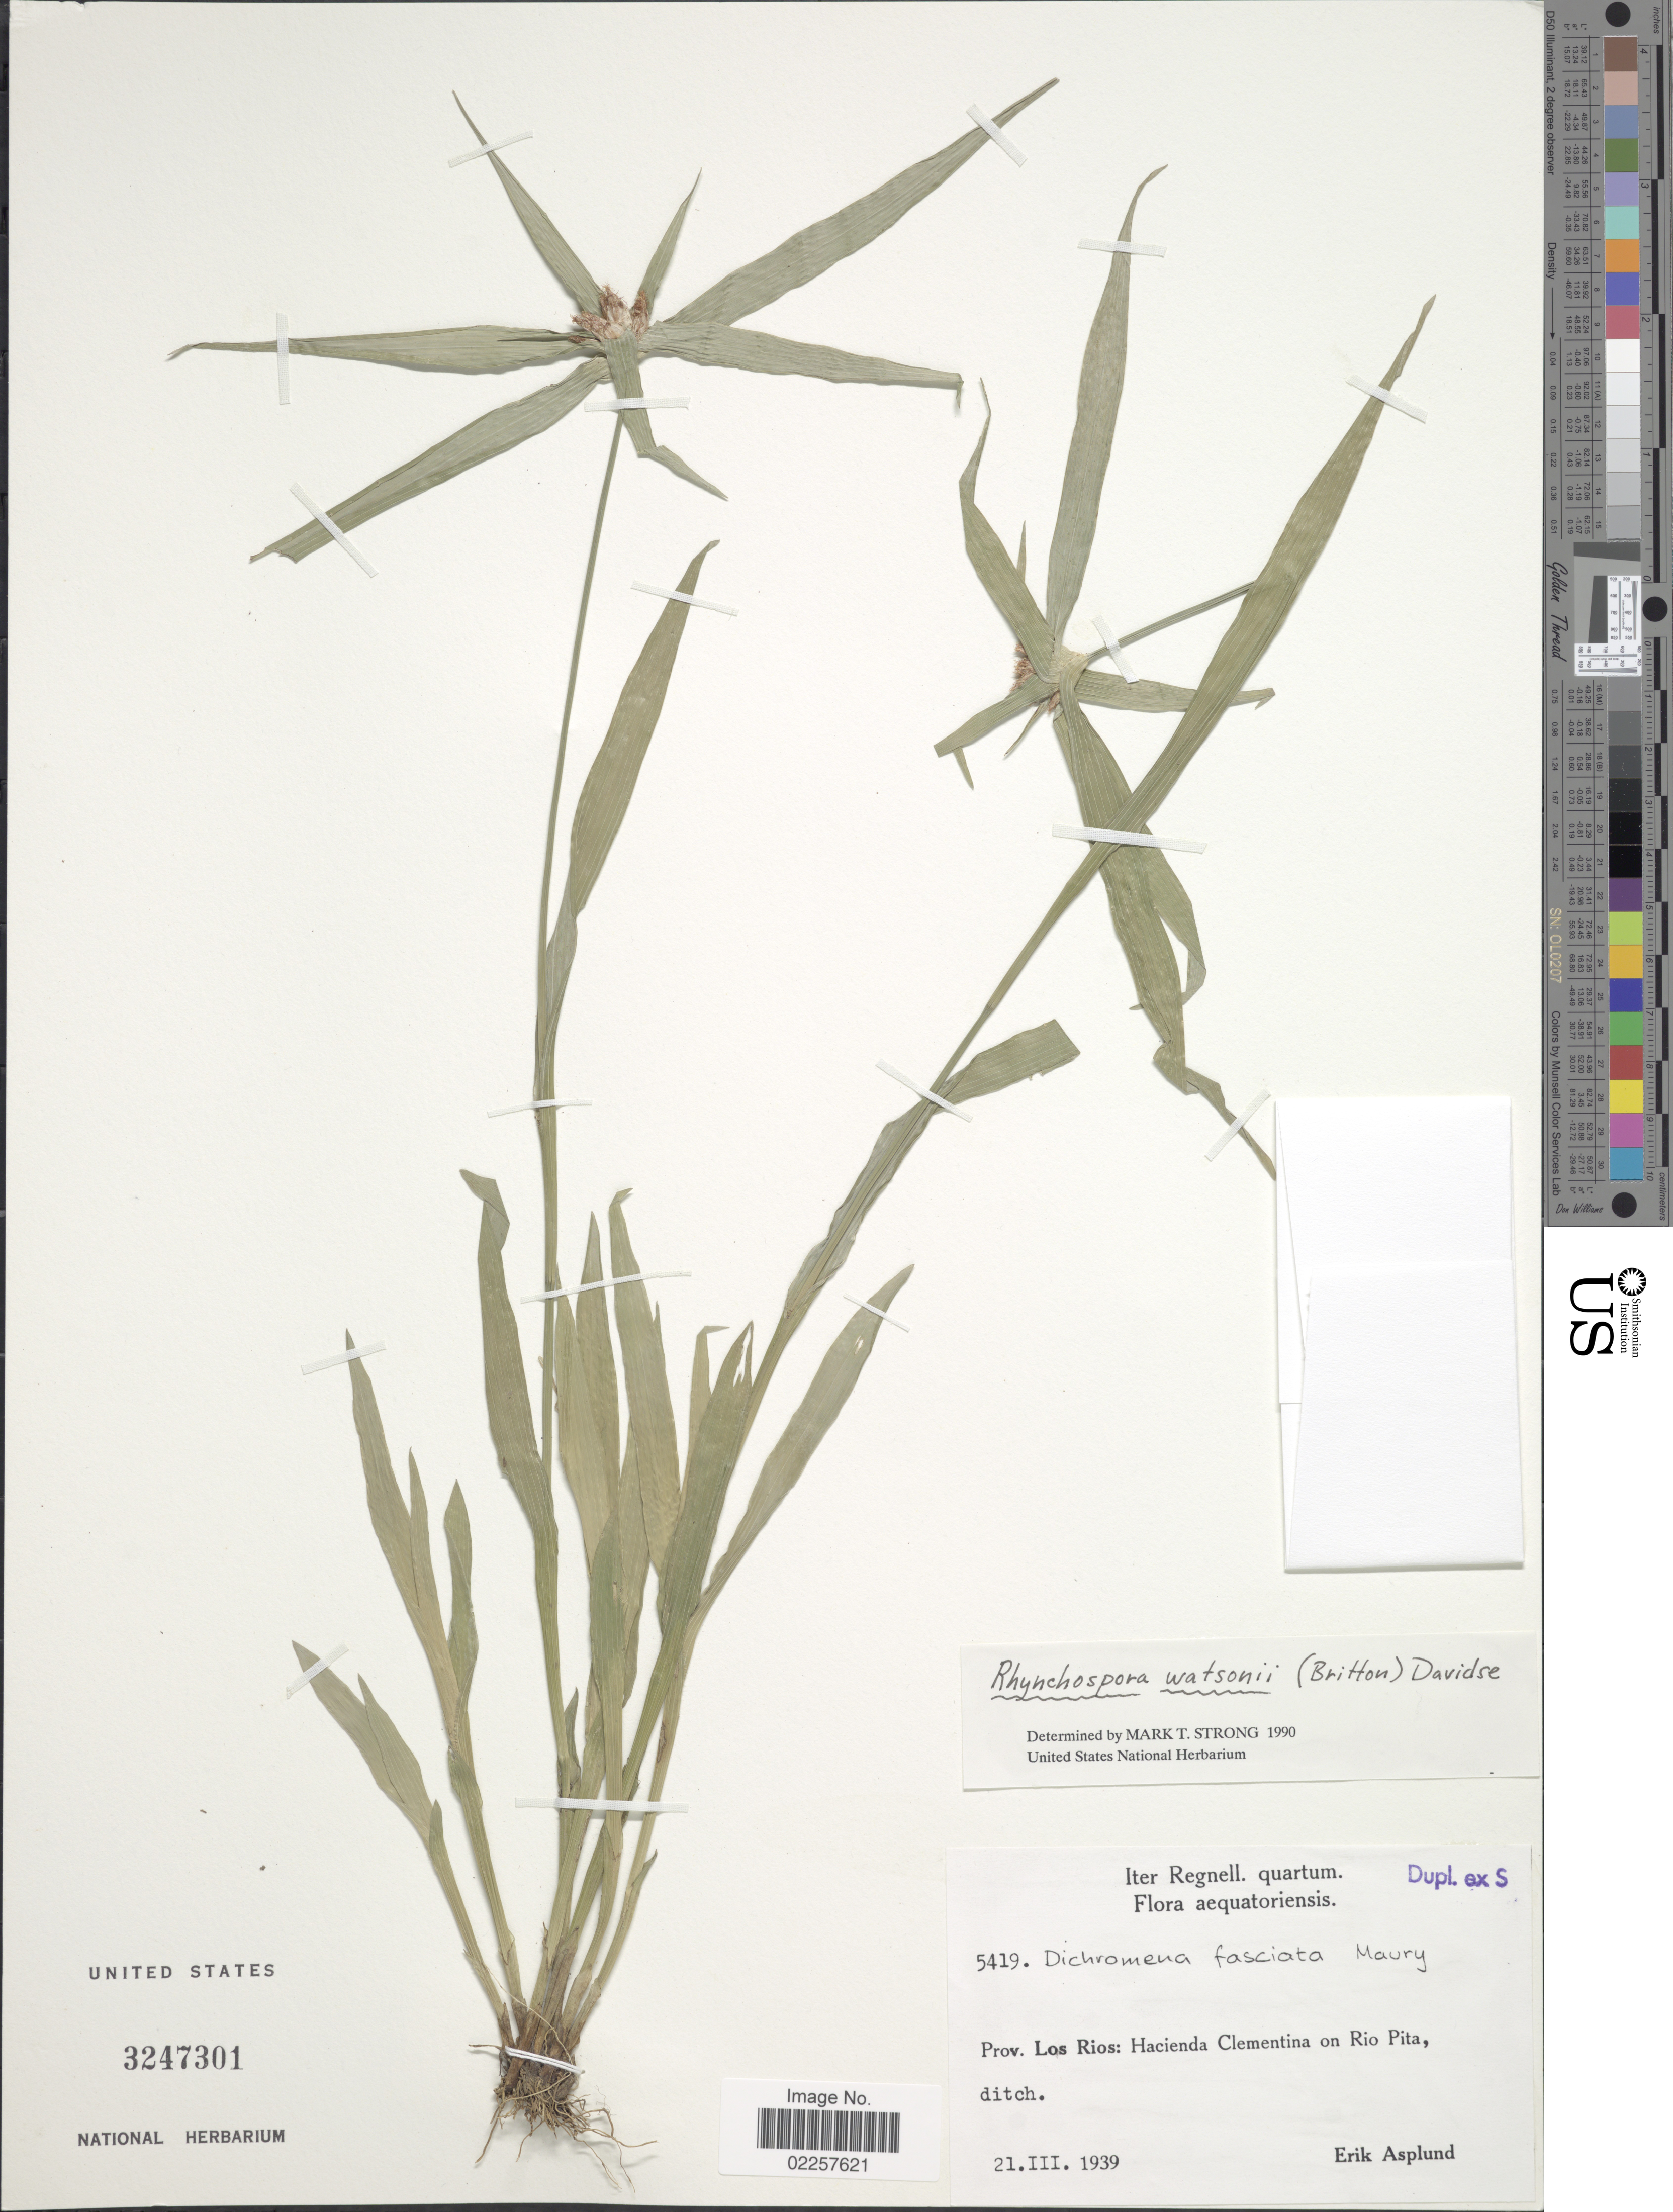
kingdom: Plantae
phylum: Tracheophyta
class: Liliopsida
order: Poales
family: Cyperaceae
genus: Rhynchospora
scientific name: Rhynchospora watsonii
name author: (Britton) Davidse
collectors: E. Asplund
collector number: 5419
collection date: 1939-03-21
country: Ecuador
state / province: Los Ríos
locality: Hacienda Clementina on Rio Pita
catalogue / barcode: US 3247301